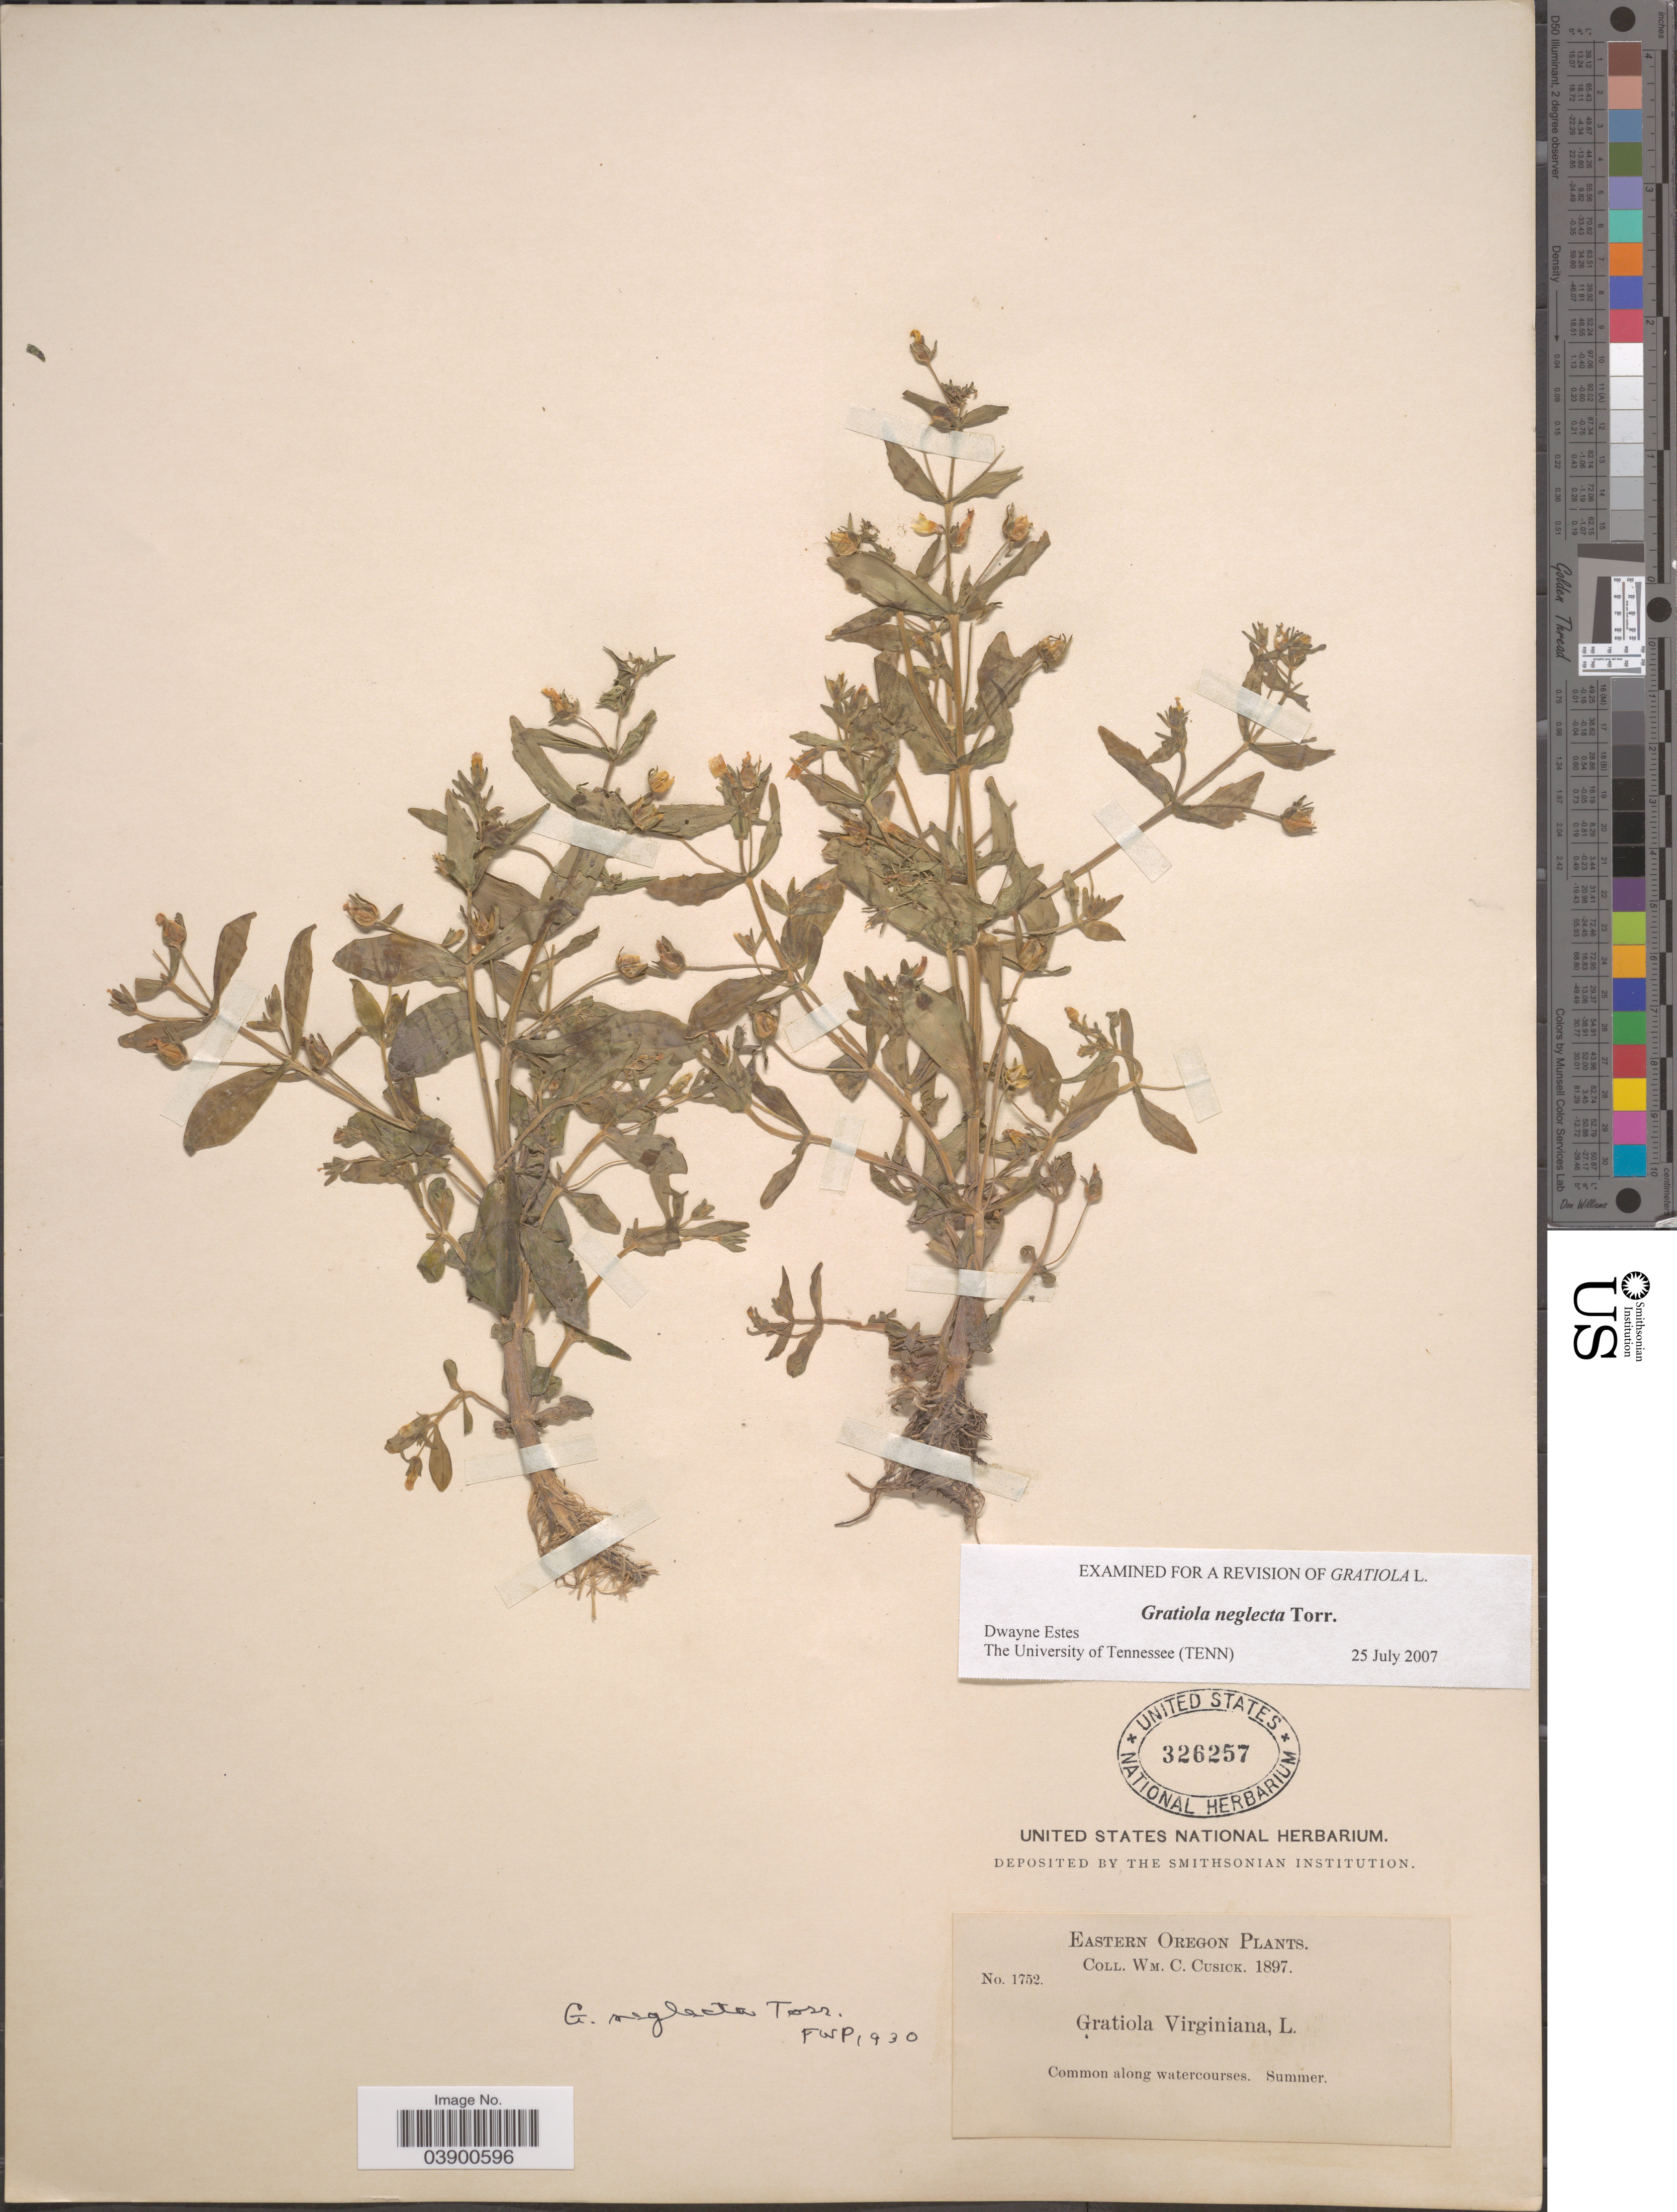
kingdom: Plantae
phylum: Tracheophyta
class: Magnoliopsida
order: Lamiales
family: Plantaginaceae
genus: Gratiola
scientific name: Gratiola neglecta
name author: Torr.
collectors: W. C. Cusick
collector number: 1752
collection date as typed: Summer 1897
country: United States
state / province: Oregon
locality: Eastern Oregon.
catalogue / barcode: US 326257